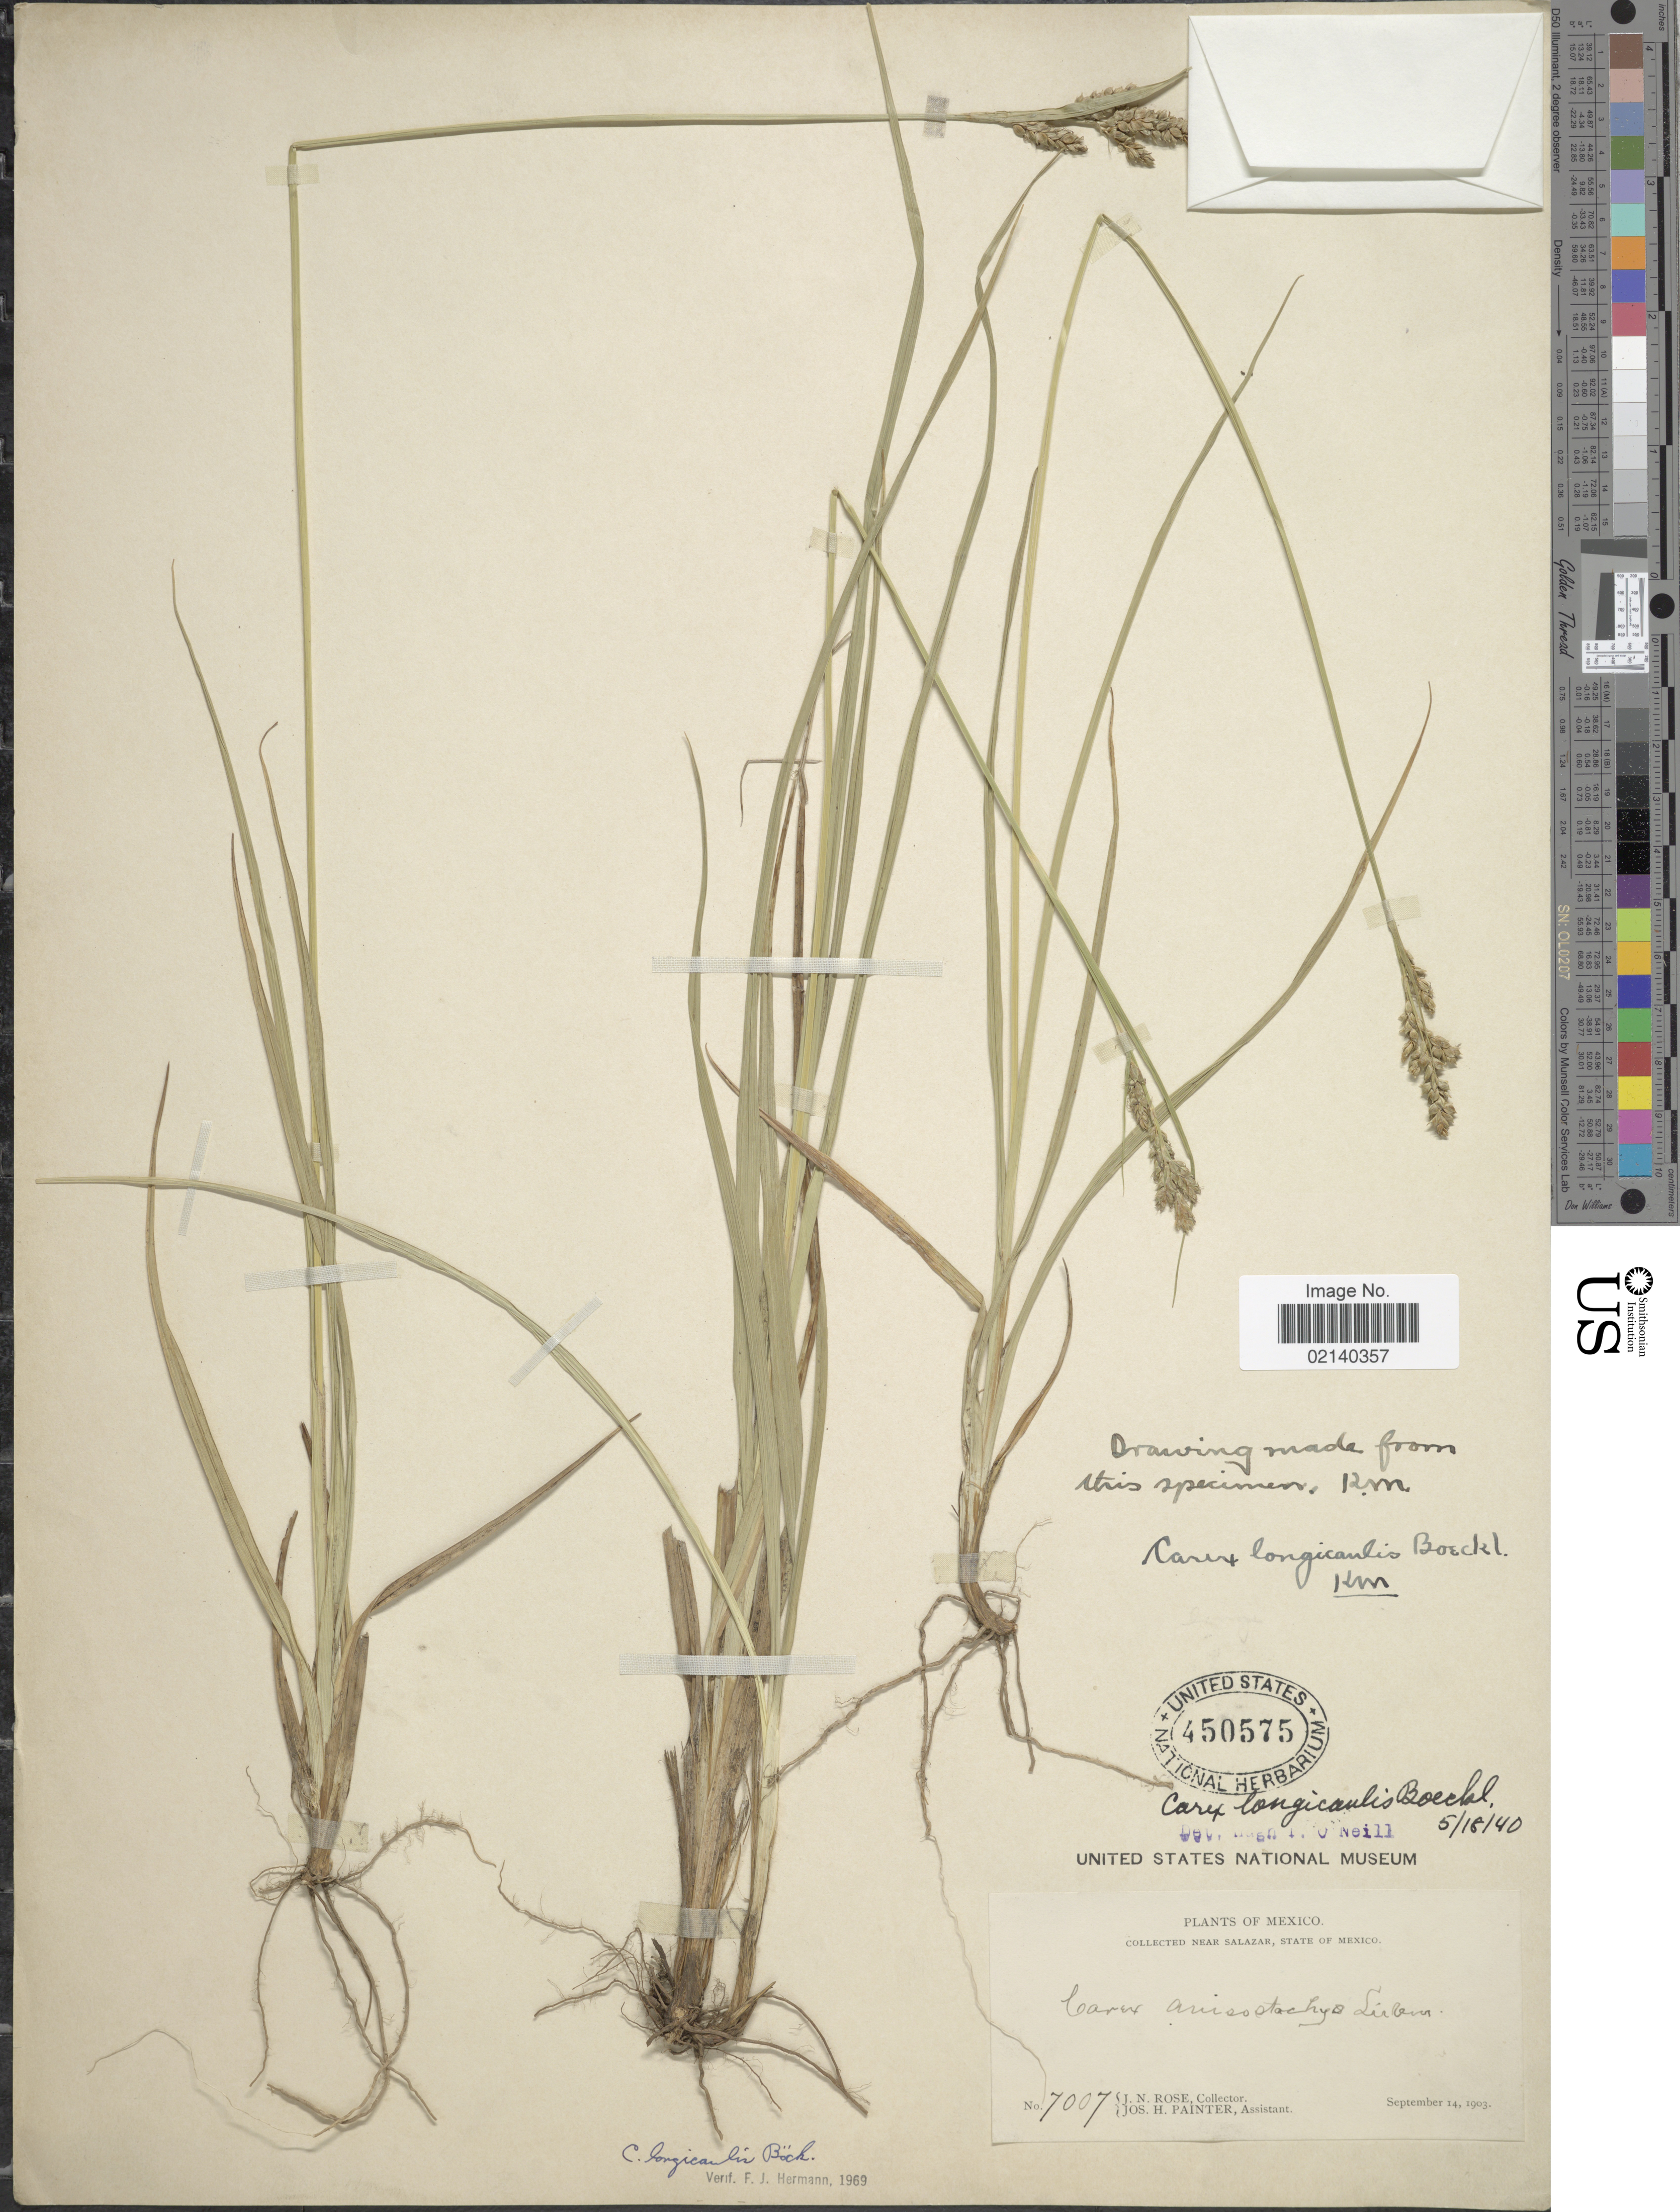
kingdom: Plantae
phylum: Tracheophyta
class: Liliopsida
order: Poales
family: Cyperaceae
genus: Carex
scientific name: Carex longicaulis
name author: Boeckeler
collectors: J. N. Rose & J. H. Painter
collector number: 7007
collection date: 1903-09-14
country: Mexico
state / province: México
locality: Near Salazar.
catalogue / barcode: US 450575